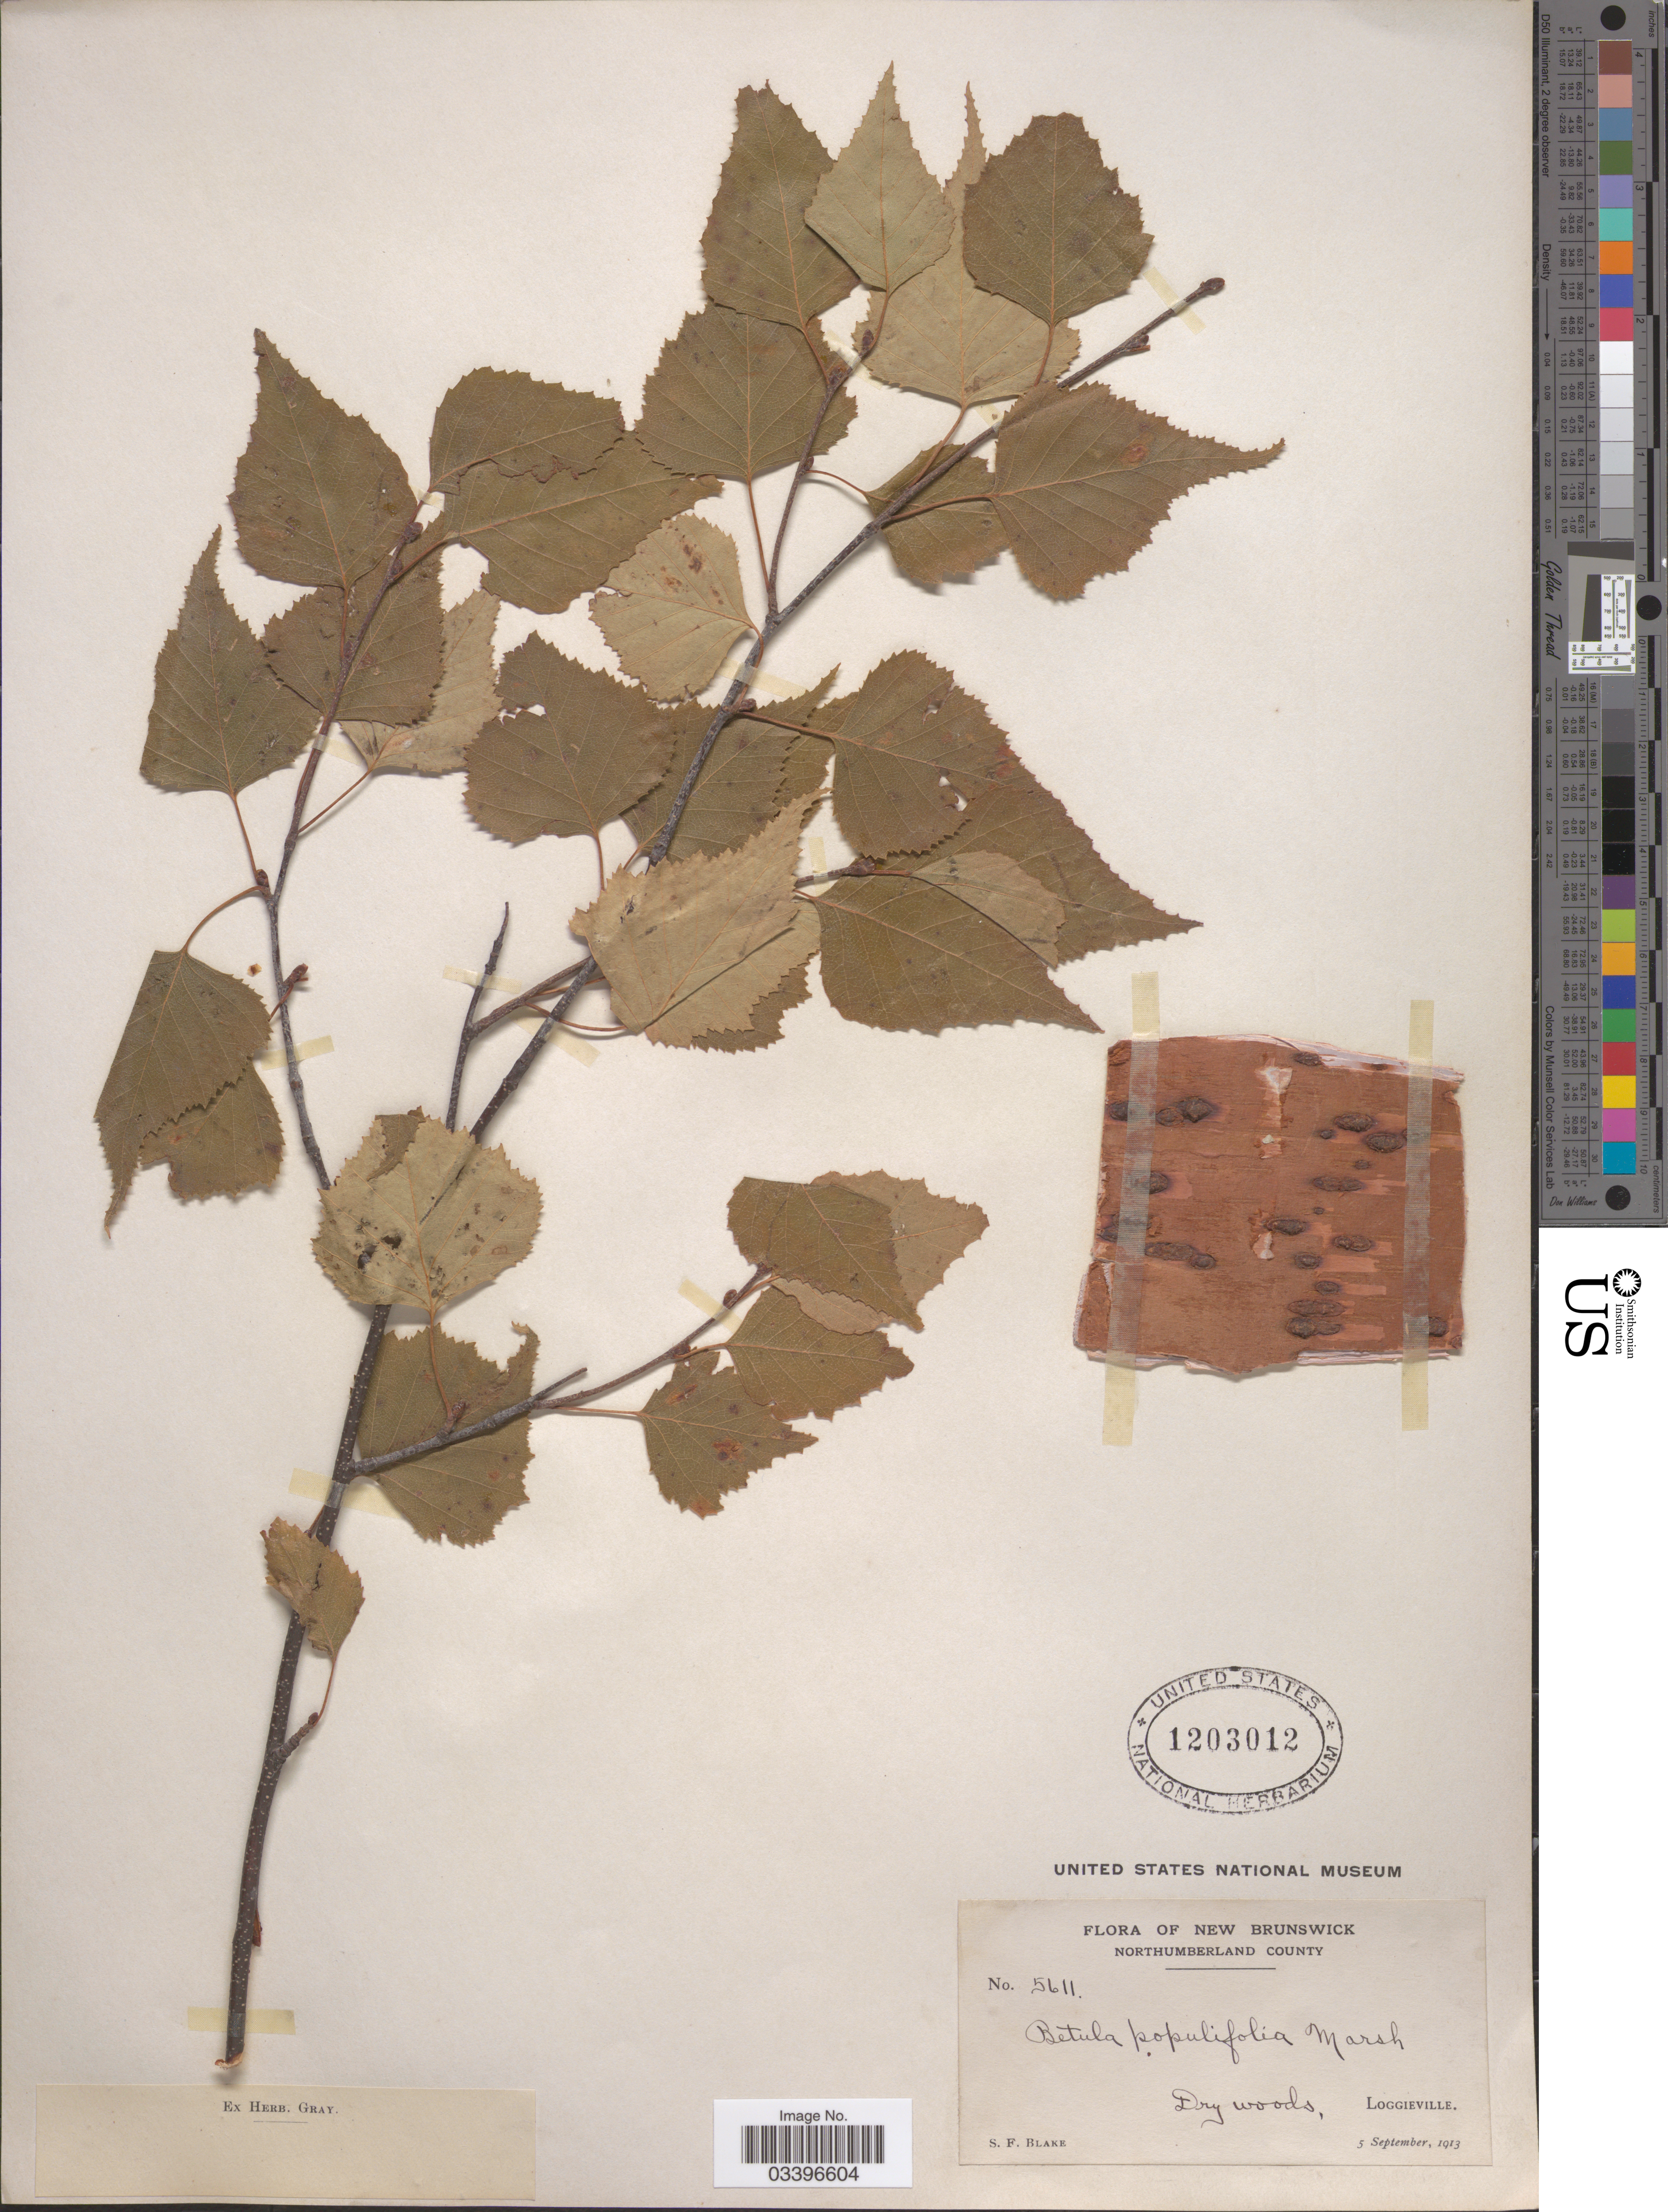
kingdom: Plantae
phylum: Tracheophyta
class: Magnoliopsida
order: Fagales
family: Betulaceae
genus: Betula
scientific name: Betula populifolia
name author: Marshall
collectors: S. Blake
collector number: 5611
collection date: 1913-09-05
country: Canada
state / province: New Brunswick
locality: Northumberland County. Loggieville.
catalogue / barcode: US 1203012